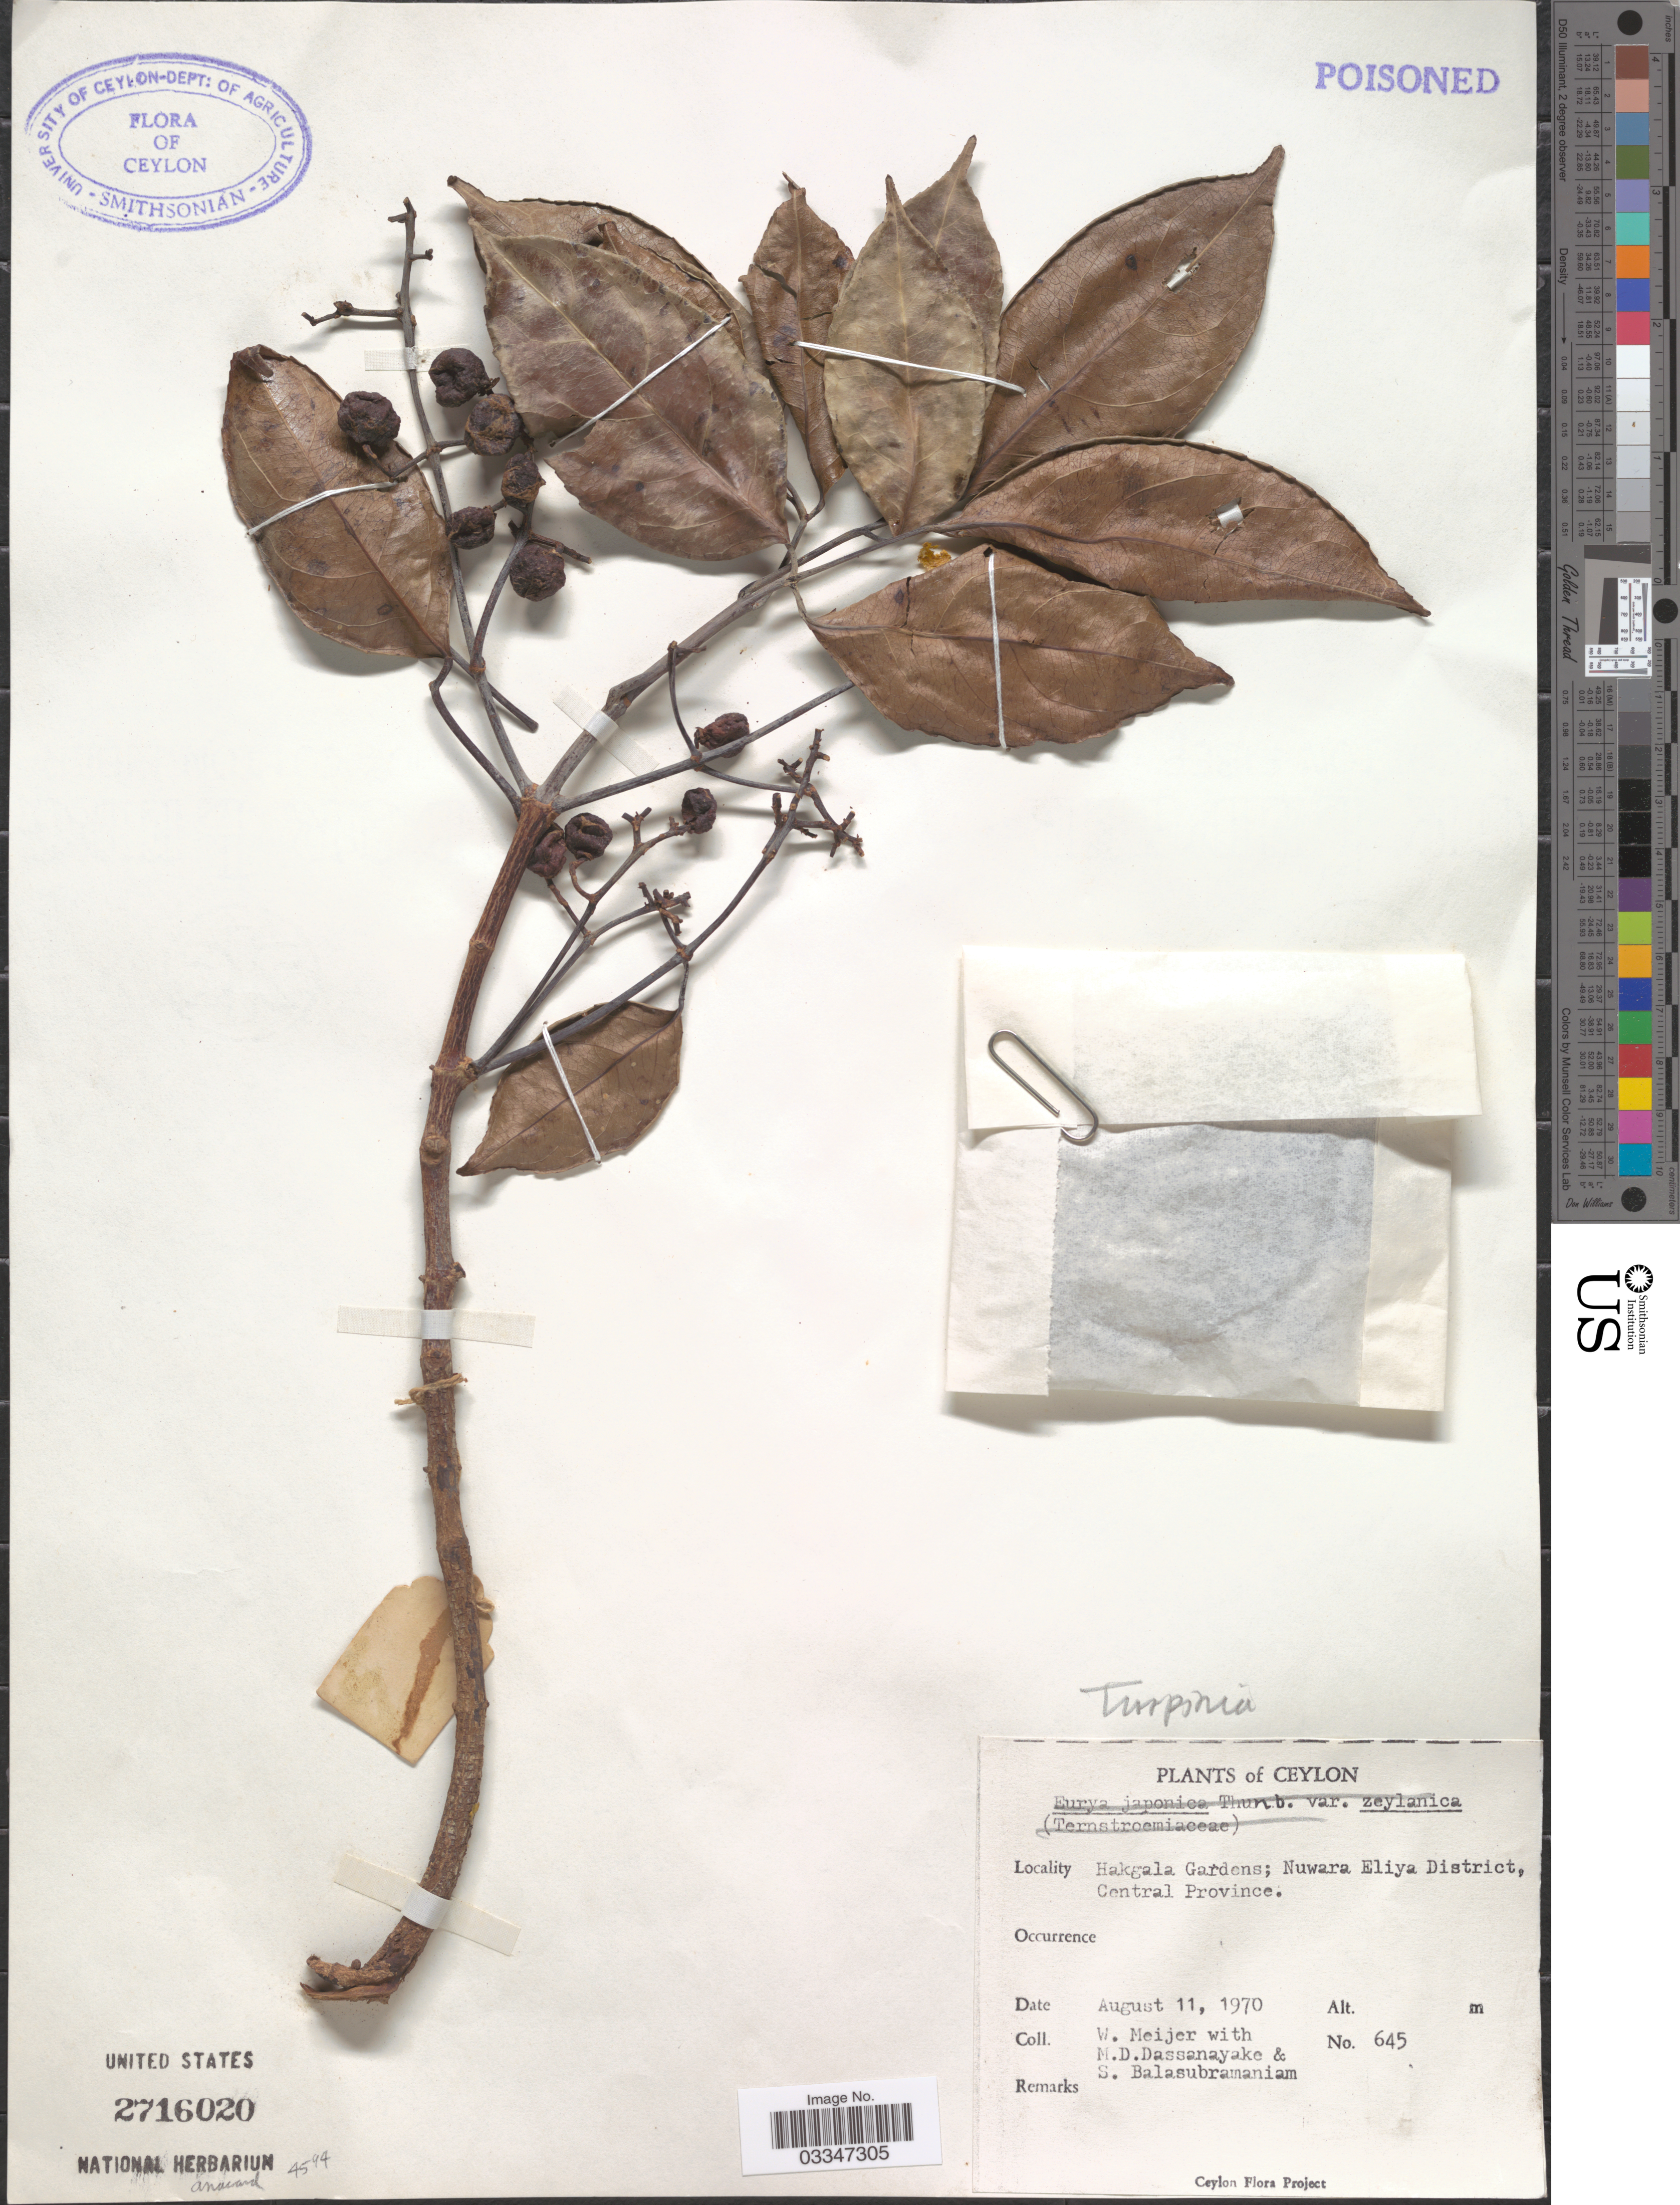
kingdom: Plantae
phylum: Tracheophyta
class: Magnoliopsida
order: Sapindales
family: Anacardiaceae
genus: Rhus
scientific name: Rhus sp.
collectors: W. Meijer, M. D. Dassanayake & S. Balasubramaniam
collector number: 645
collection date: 1970-08-11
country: Sri Lanka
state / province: Central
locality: Ceylon. Hakgala Gardens; Nuwara Eliya District, Central Province.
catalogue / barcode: US 2716020